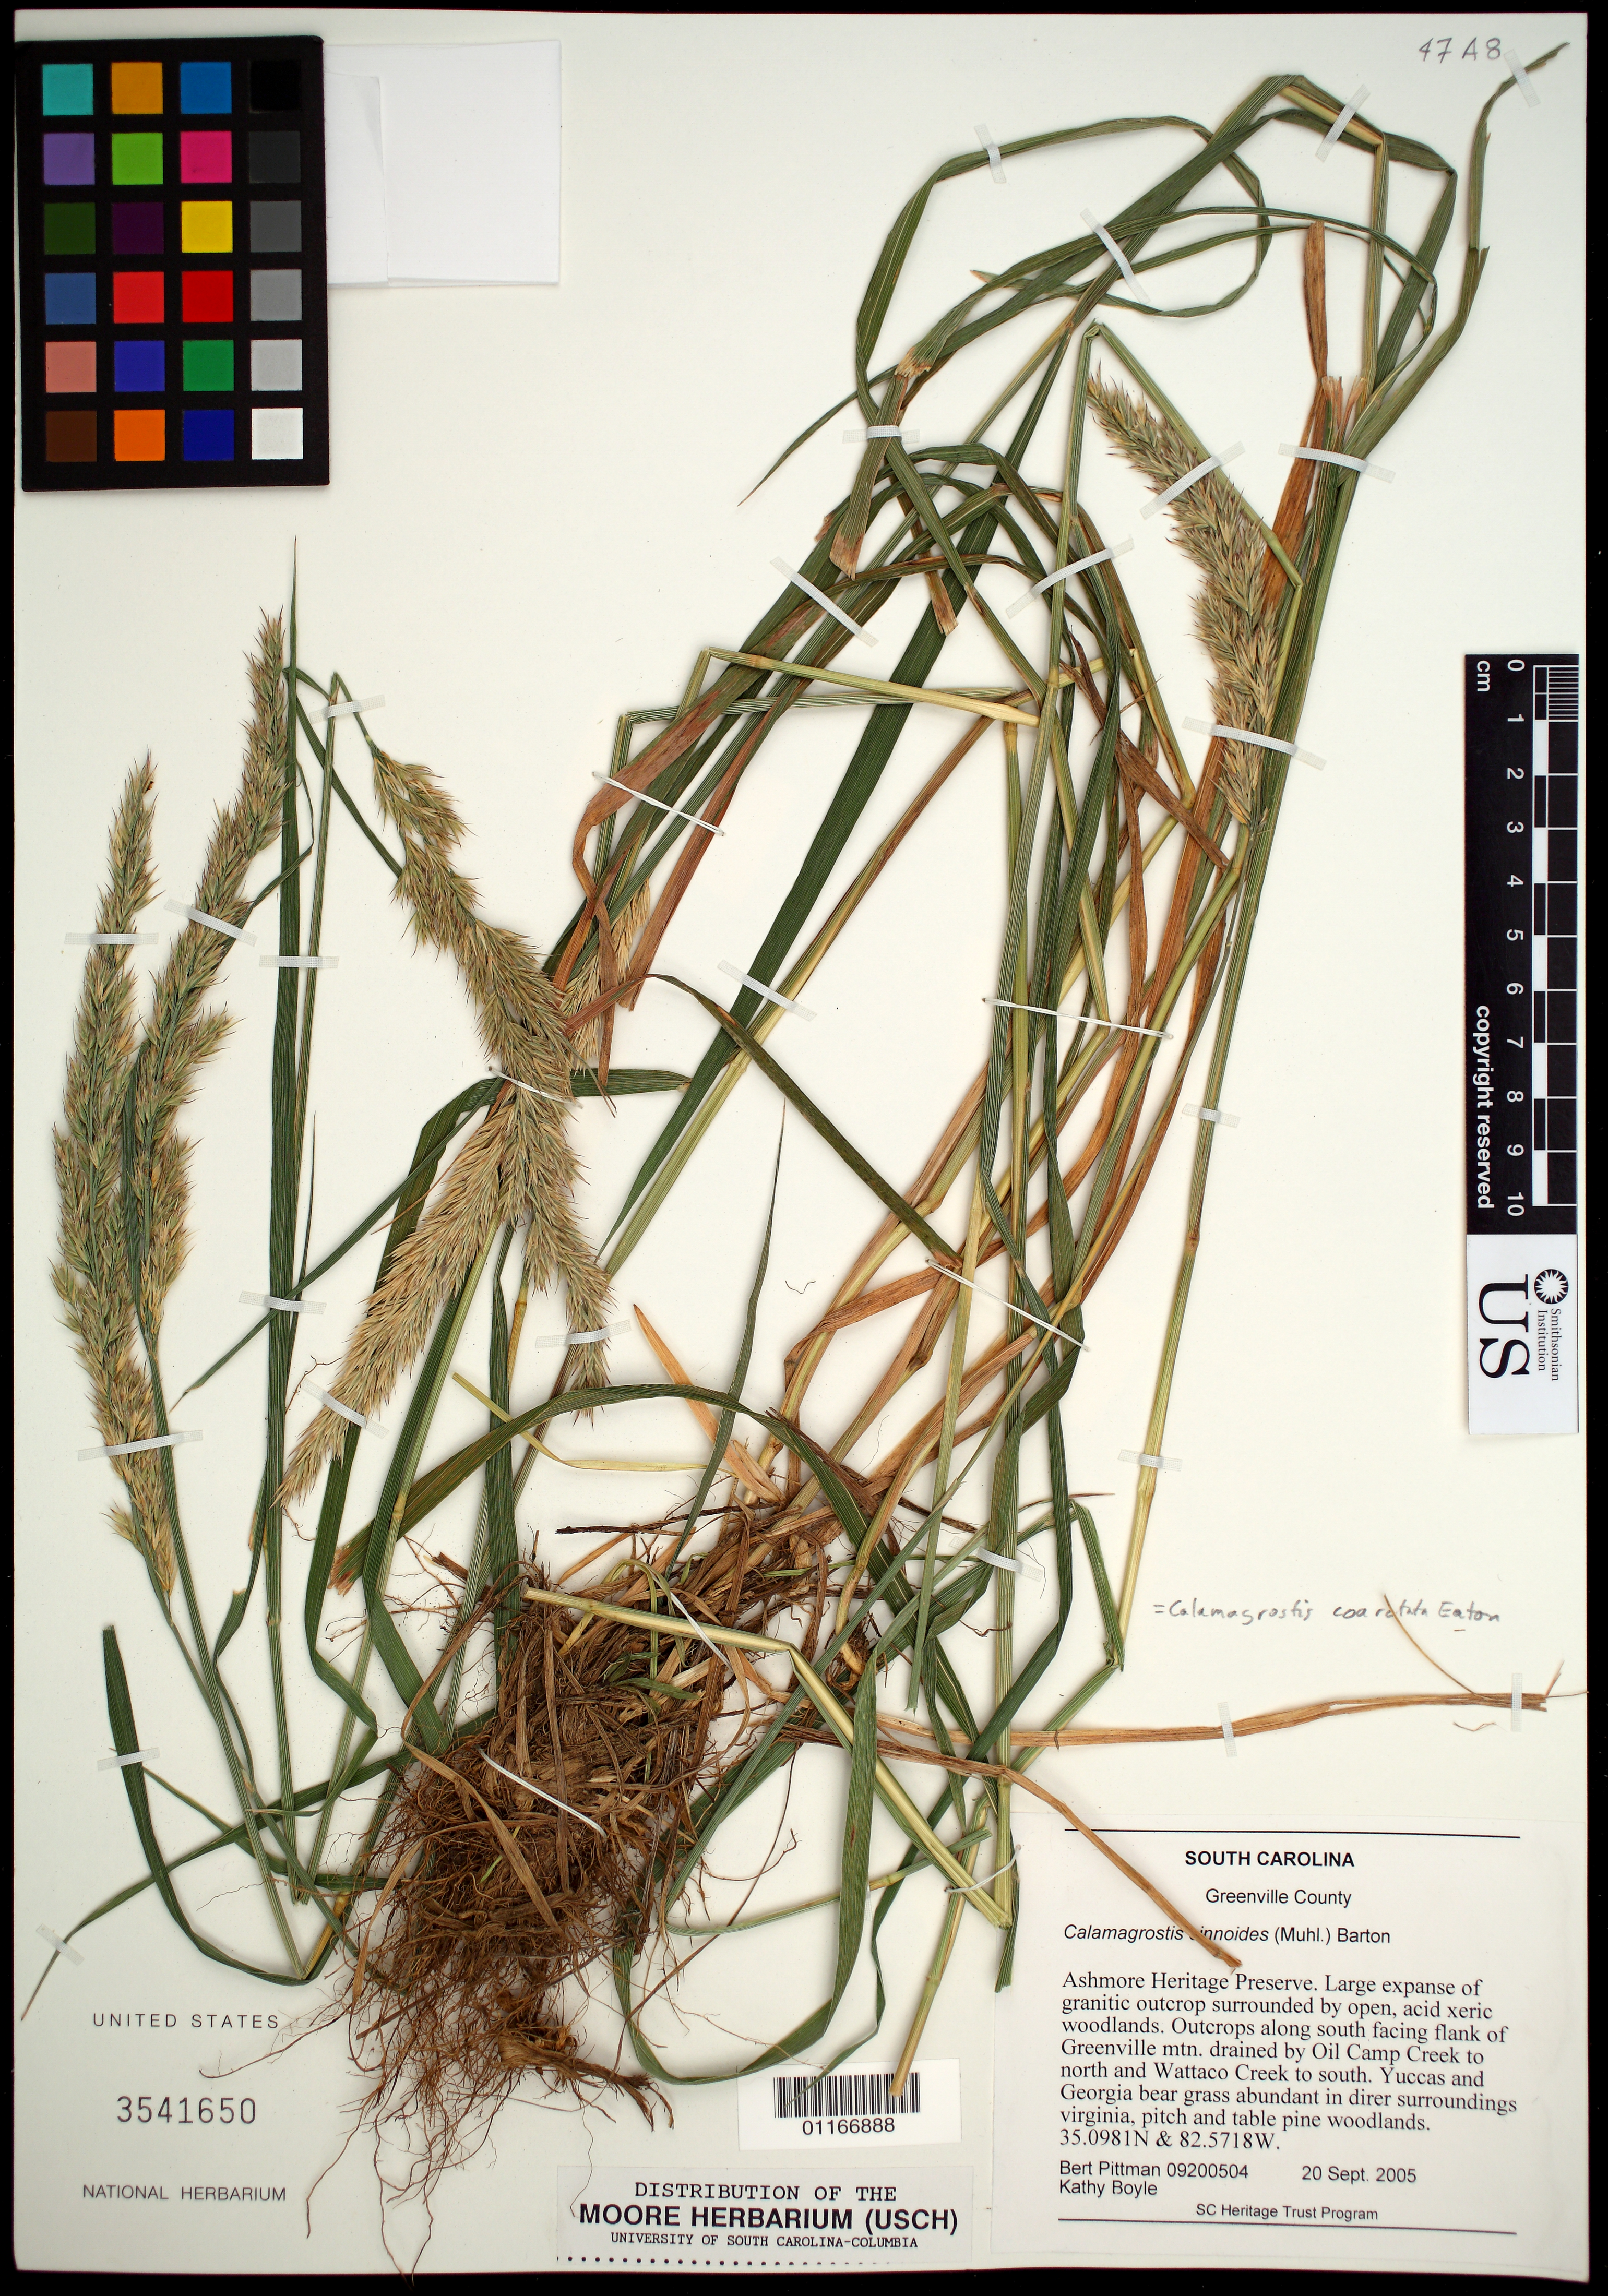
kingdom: Plantae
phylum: Tracheophyta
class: Liliopsida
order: Poales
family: Poaceae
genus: Greeneochloa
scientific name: Greeneochloa coarctata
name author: (Torr. ex Eaton) P.M. Peterson et al.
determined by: Poaceae Reorganization Project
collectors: B. Pittman & K. A. Boyle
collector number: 09200504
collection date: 2005-09-20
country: United States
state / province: South Carolina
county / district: Greenville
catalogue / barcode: US 3541650